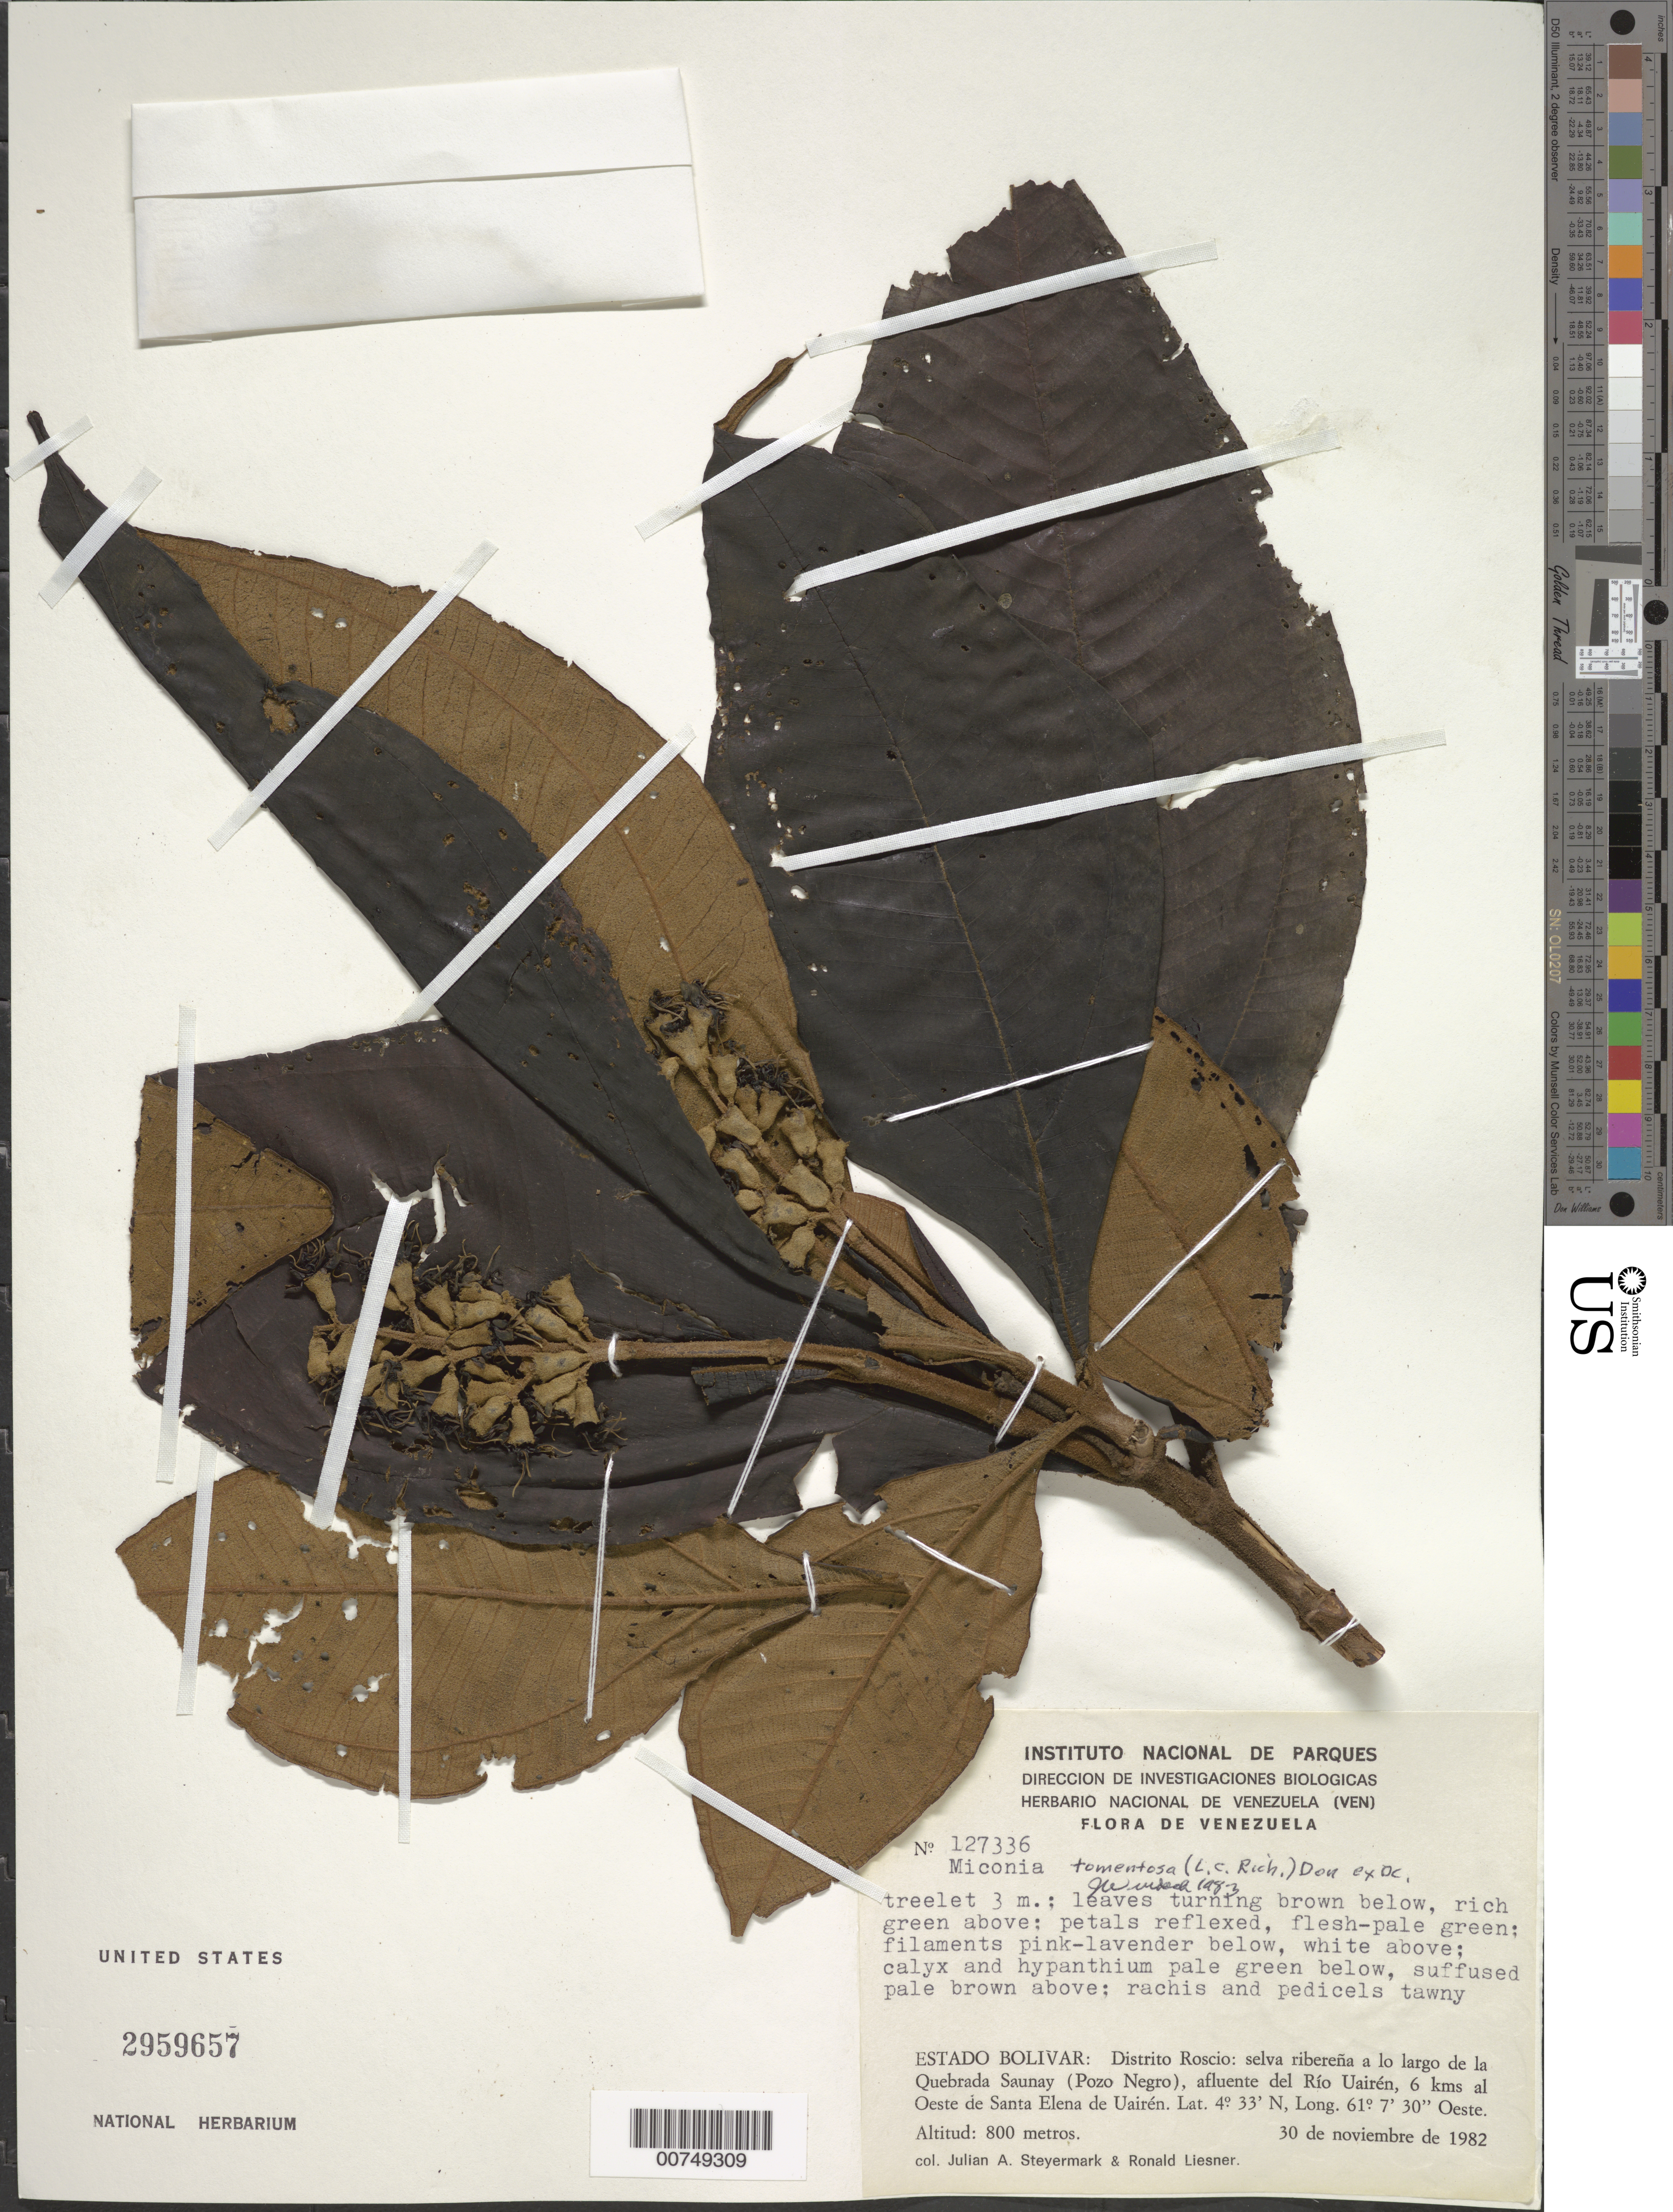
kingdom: Plantae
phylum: Tracheophyta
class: Magnoliopsida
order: Myrtales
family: Melastomataceae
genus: Miconia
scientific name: Miconia tomentosa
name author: (Rich.) D. Don ex DC.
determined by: Wurdack, John J., (US), US (UNITED STATES)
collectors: J. Steyermark & R. L. Liesner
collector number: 127336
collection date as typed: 30-Nov-82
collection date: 1982-11-30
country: Venezuela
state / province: Bolívar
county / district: Roscio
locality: Quebrada Saunay (Pozo Negro), afluente del Río Uairen, 6km al Oeste de Santa Elena de Uairen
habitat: Selva riberena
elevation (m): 800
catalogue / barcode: US 2959657